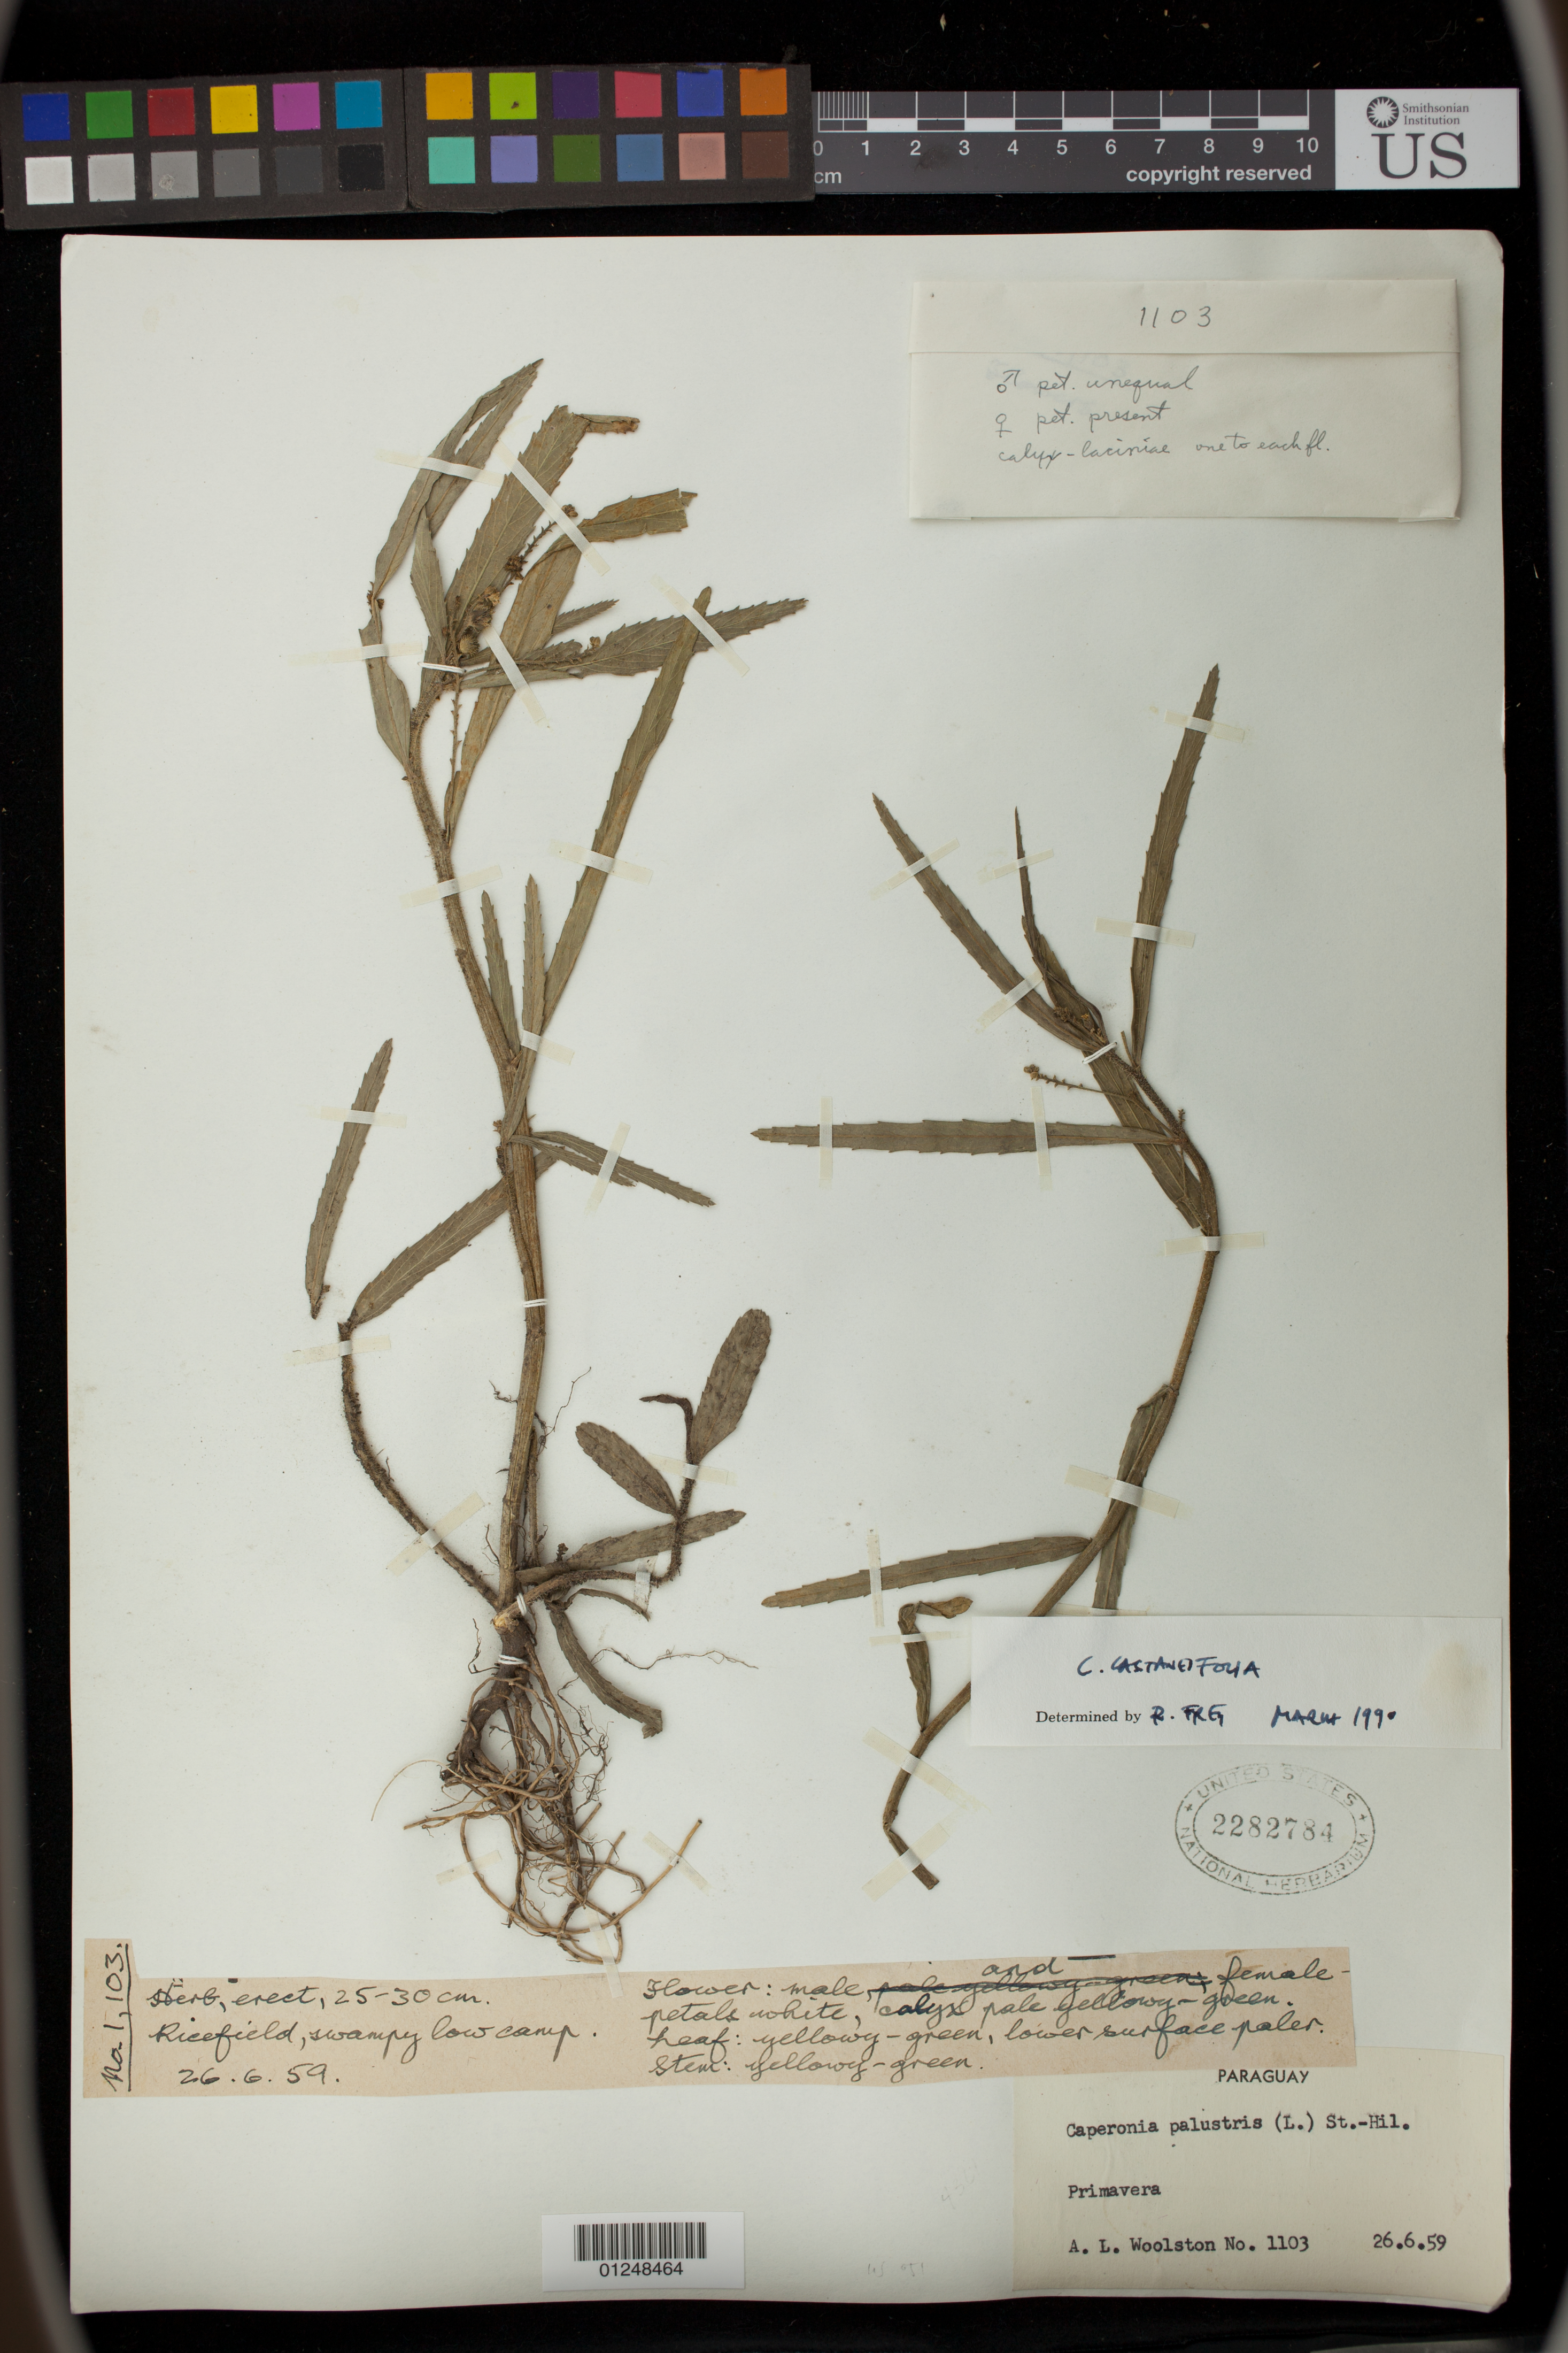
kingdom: Plantae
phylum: Tracheophyta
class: Magnoliopsida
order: Malpighiales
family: Euphorbiaceae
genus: Caperonia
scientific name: Caperonia castaneifolia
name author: (L.) A. St.-Hil.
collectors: A. Woolston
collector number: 1103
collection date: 1959-06-26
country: Paraguay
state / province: Presidente Hayes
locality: Primavera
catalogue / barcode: US 2282784